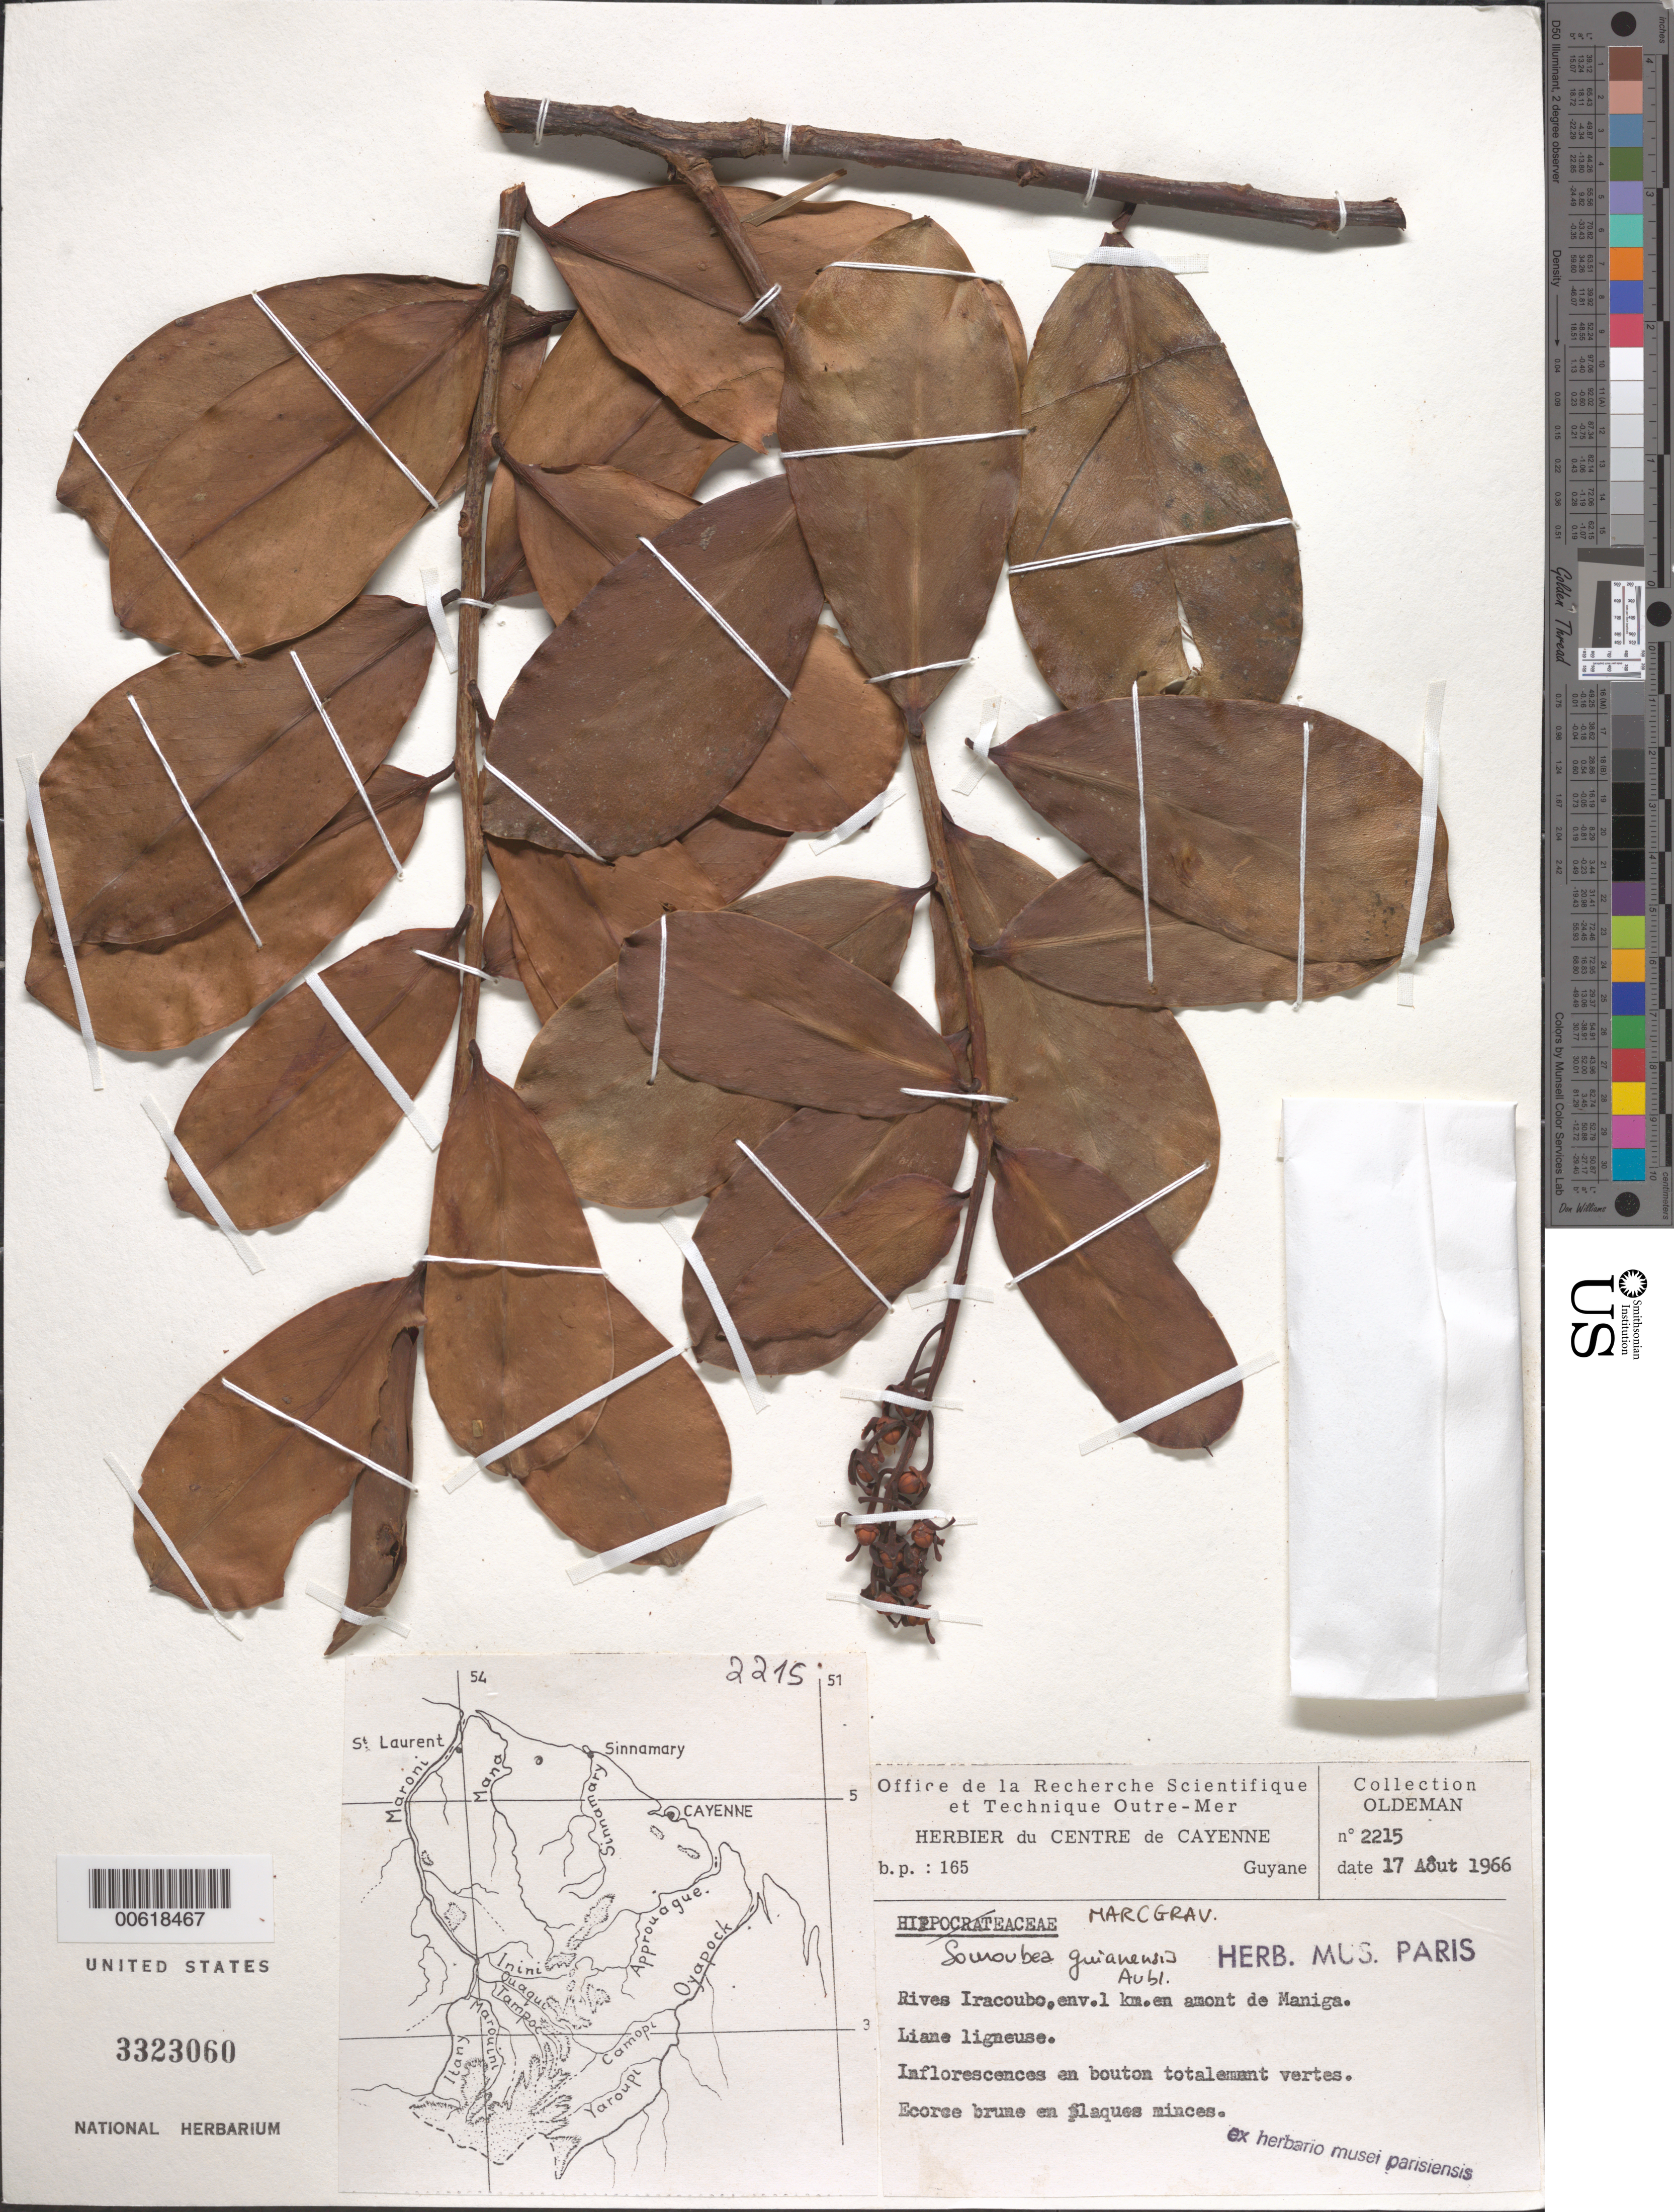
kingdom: Plantae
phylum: Tracheophyta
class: Magnoliopsida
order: Ericales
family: Marcgraviaceae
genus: Souroubea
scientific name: Souroubea guianensis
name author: Aubl.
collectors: R. Oldeman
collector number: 2215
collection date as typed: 17-Aug-66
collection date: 1966-08-17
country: French Guiana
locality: Rives de l'Iracoube, env. 1 km en amont de Maniga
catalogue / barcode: US 3323060